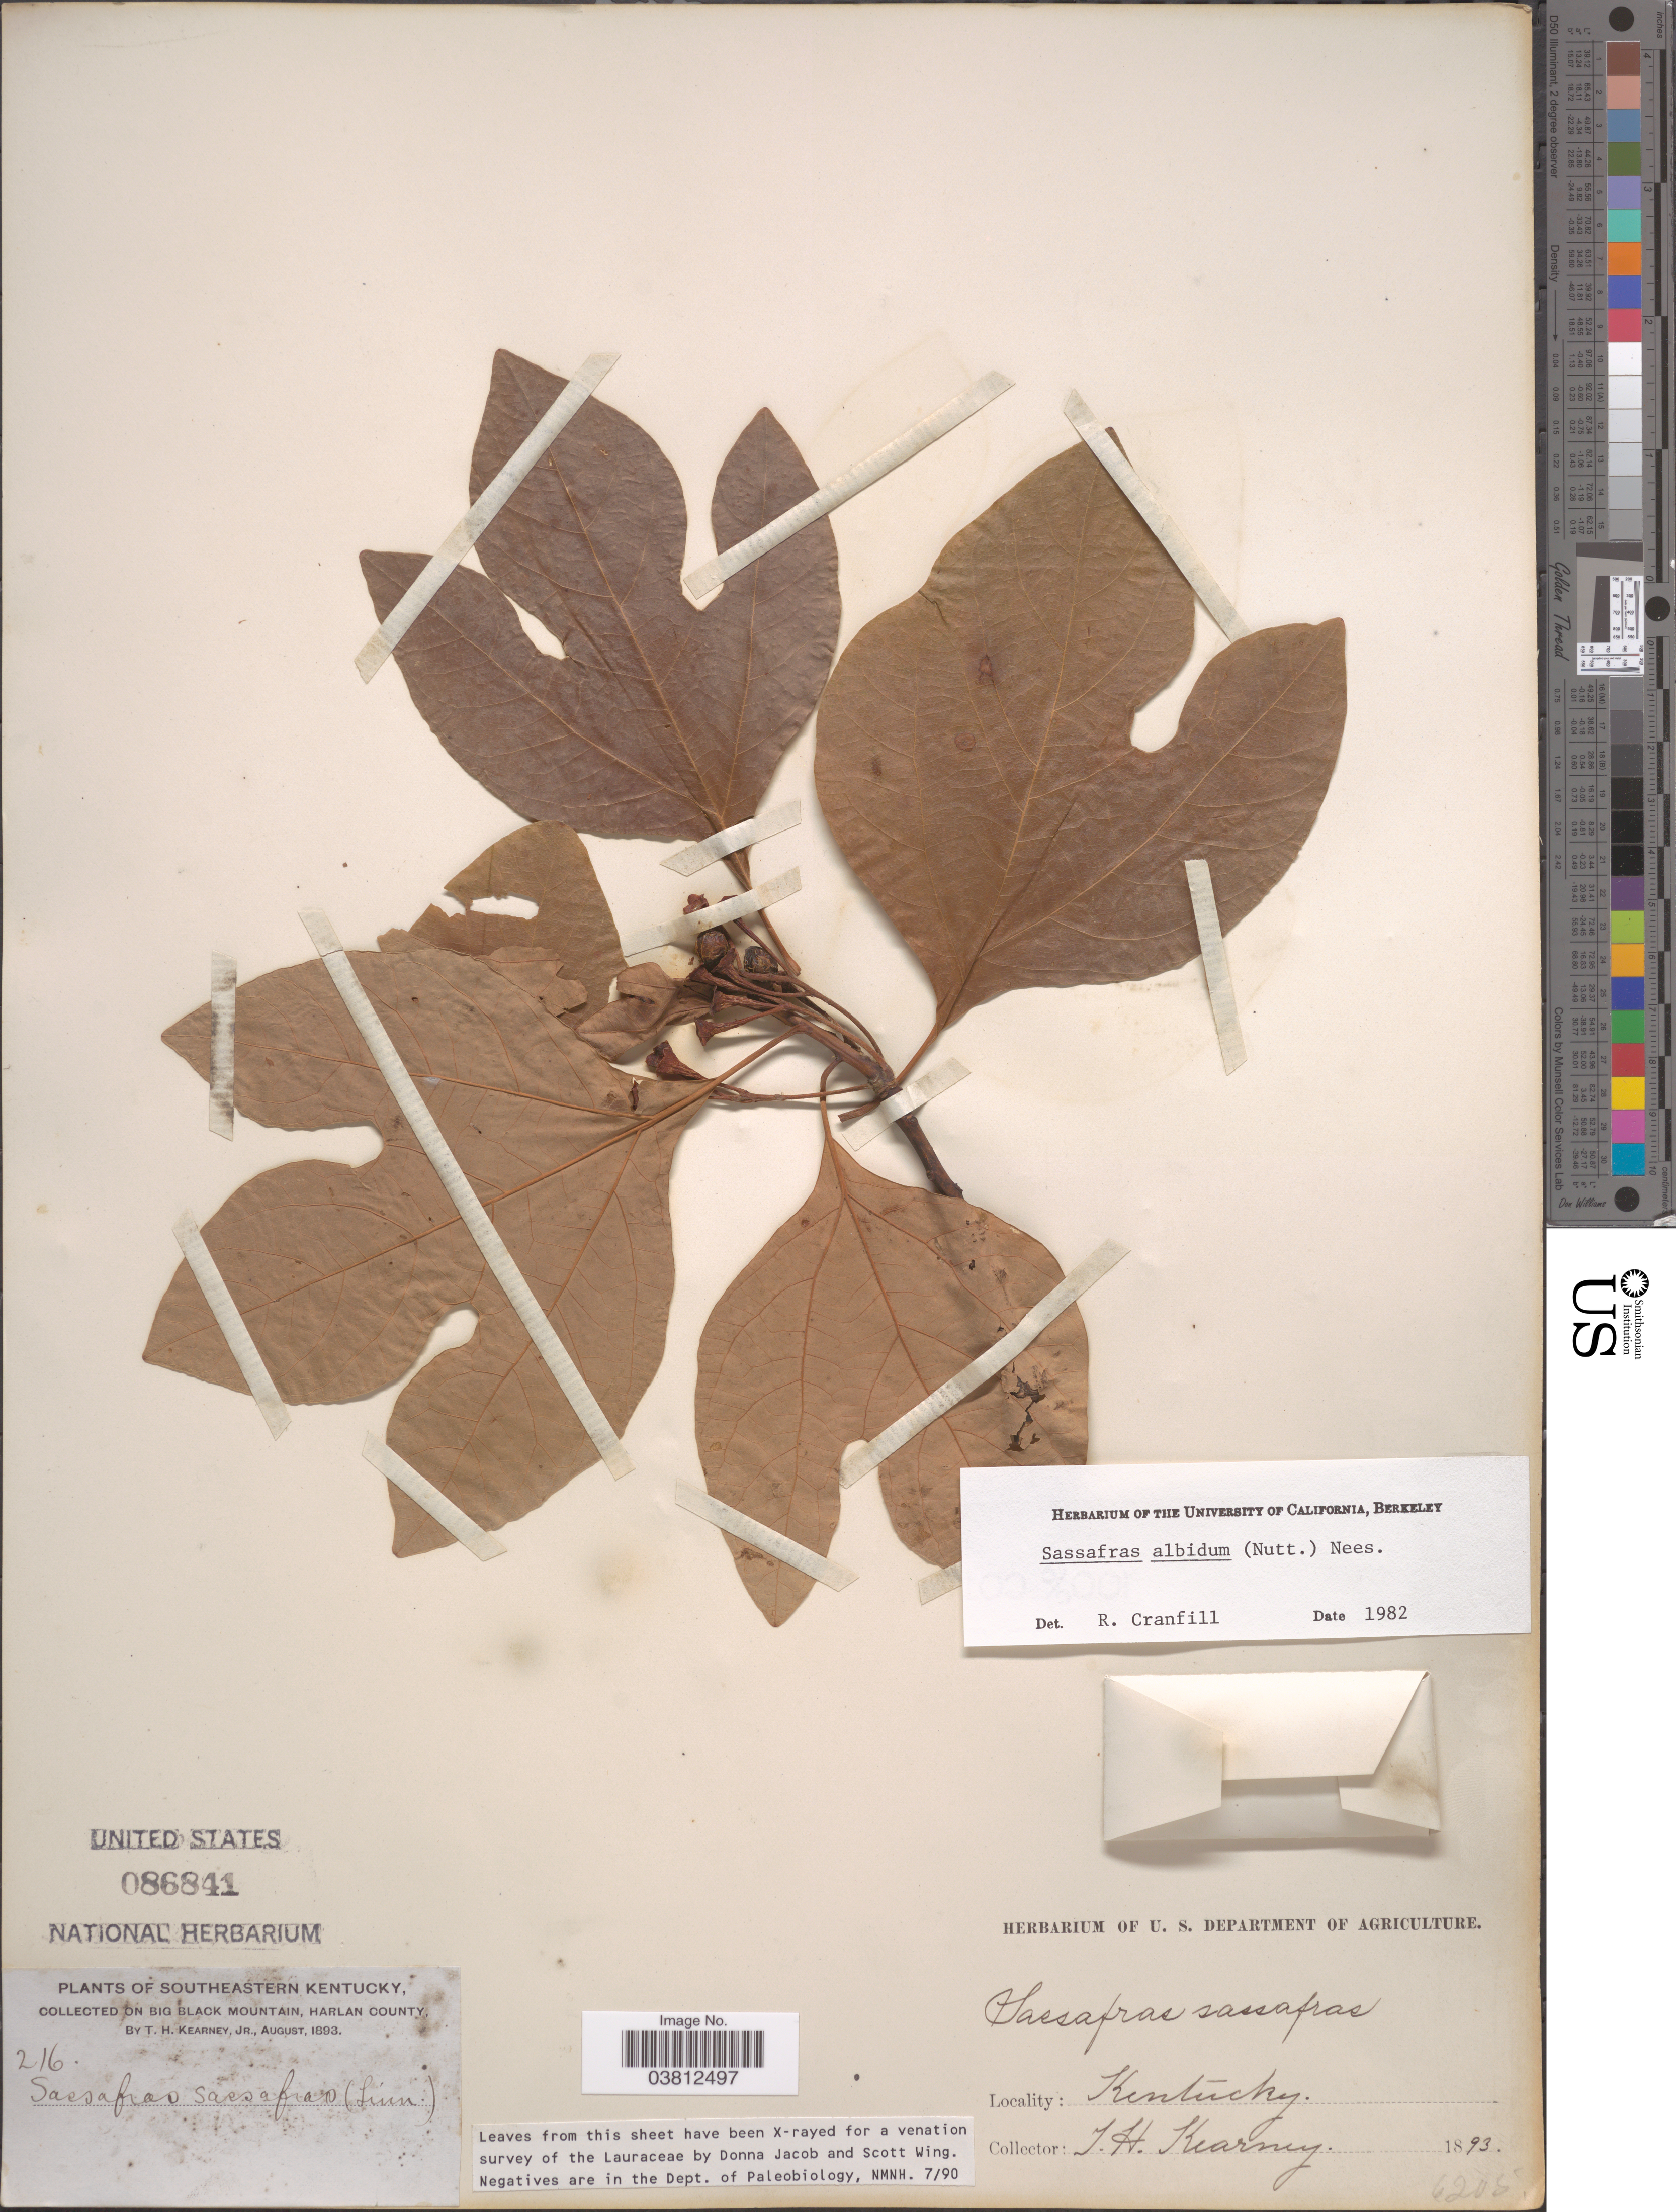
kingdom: Plantae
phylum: Tracheophyta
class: Magnoliopsida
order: Laurales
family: Lauraceae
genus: Sassafras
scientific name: Sassafras albidum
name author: (Nutt.) Nees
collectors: T. H. Kearney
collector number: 216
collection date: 1893-08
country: United States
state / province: Kentucky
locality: Southeastern Kentucky. On Big Black Mountain, Harlan County.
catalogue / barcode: US 86841